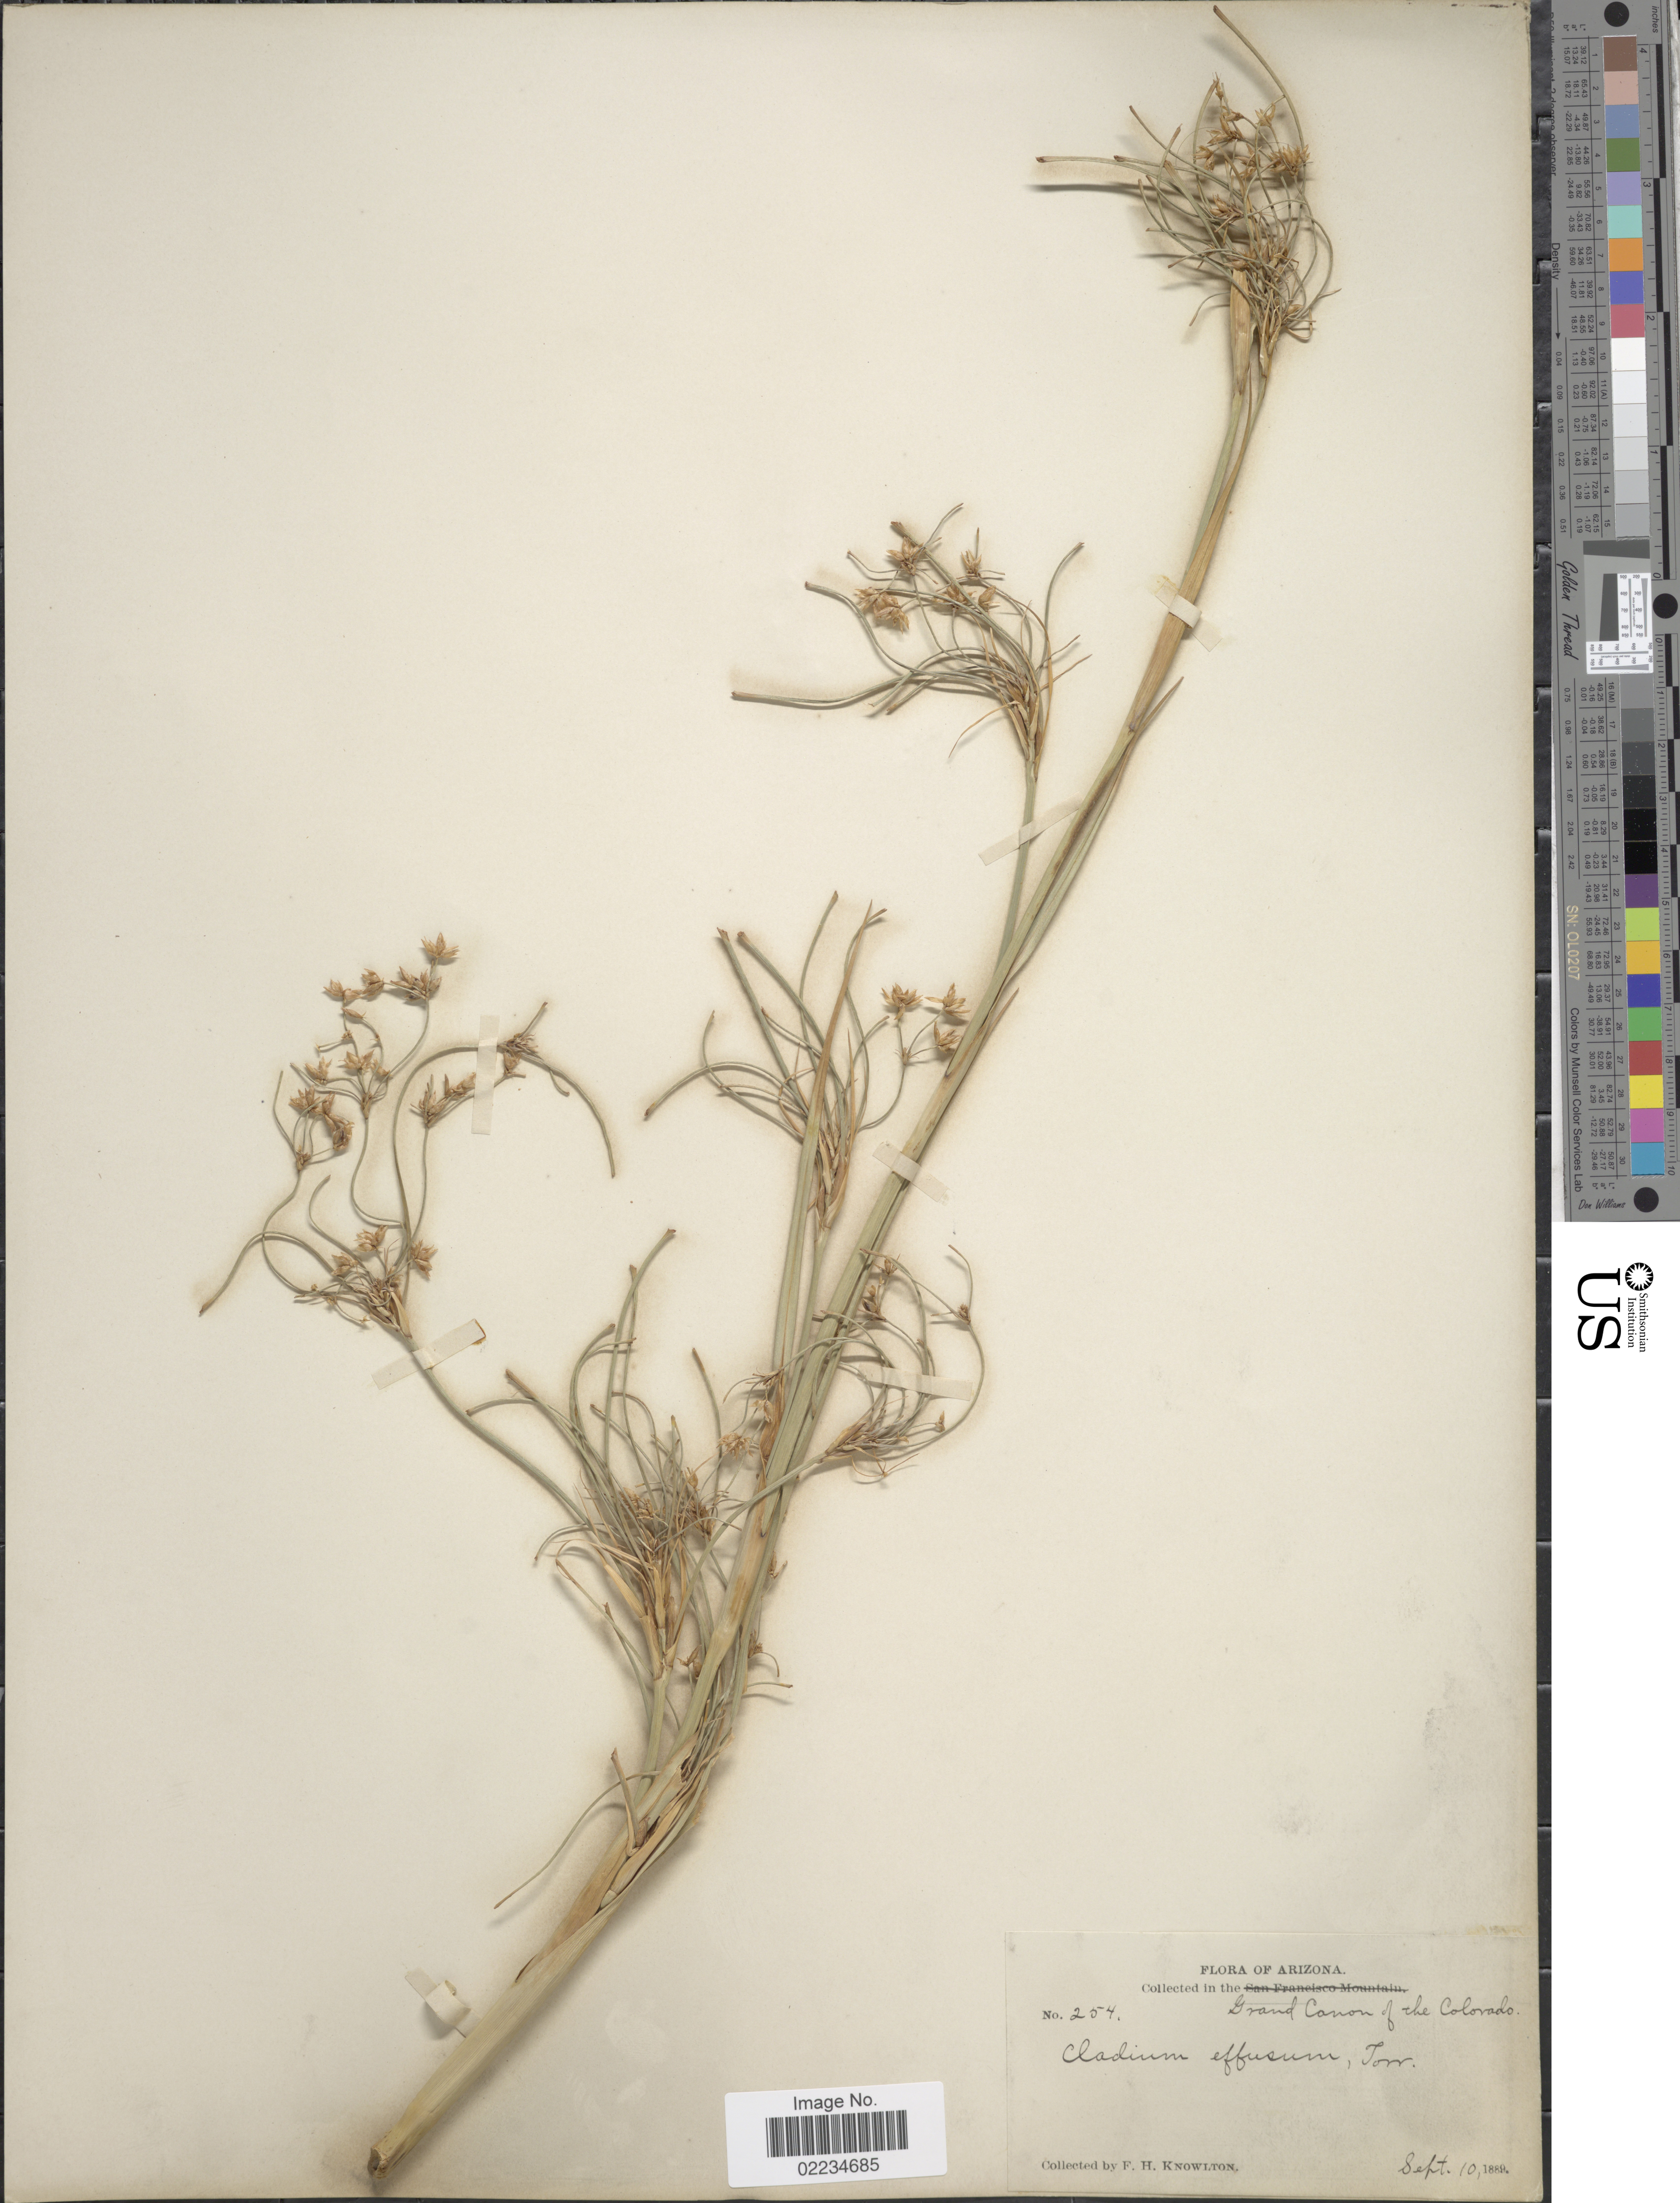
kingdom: Plantae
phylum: Tracheophyta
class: Liliopsida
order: Poales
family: Cyperaceae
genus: Cladium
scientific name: Cladium californicum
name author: (S. Watson) O'Neill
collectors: F. H. Knowlton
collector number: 254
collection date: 1889-09-10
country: United States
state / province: Arizona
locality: Grand Canon of the Colorado